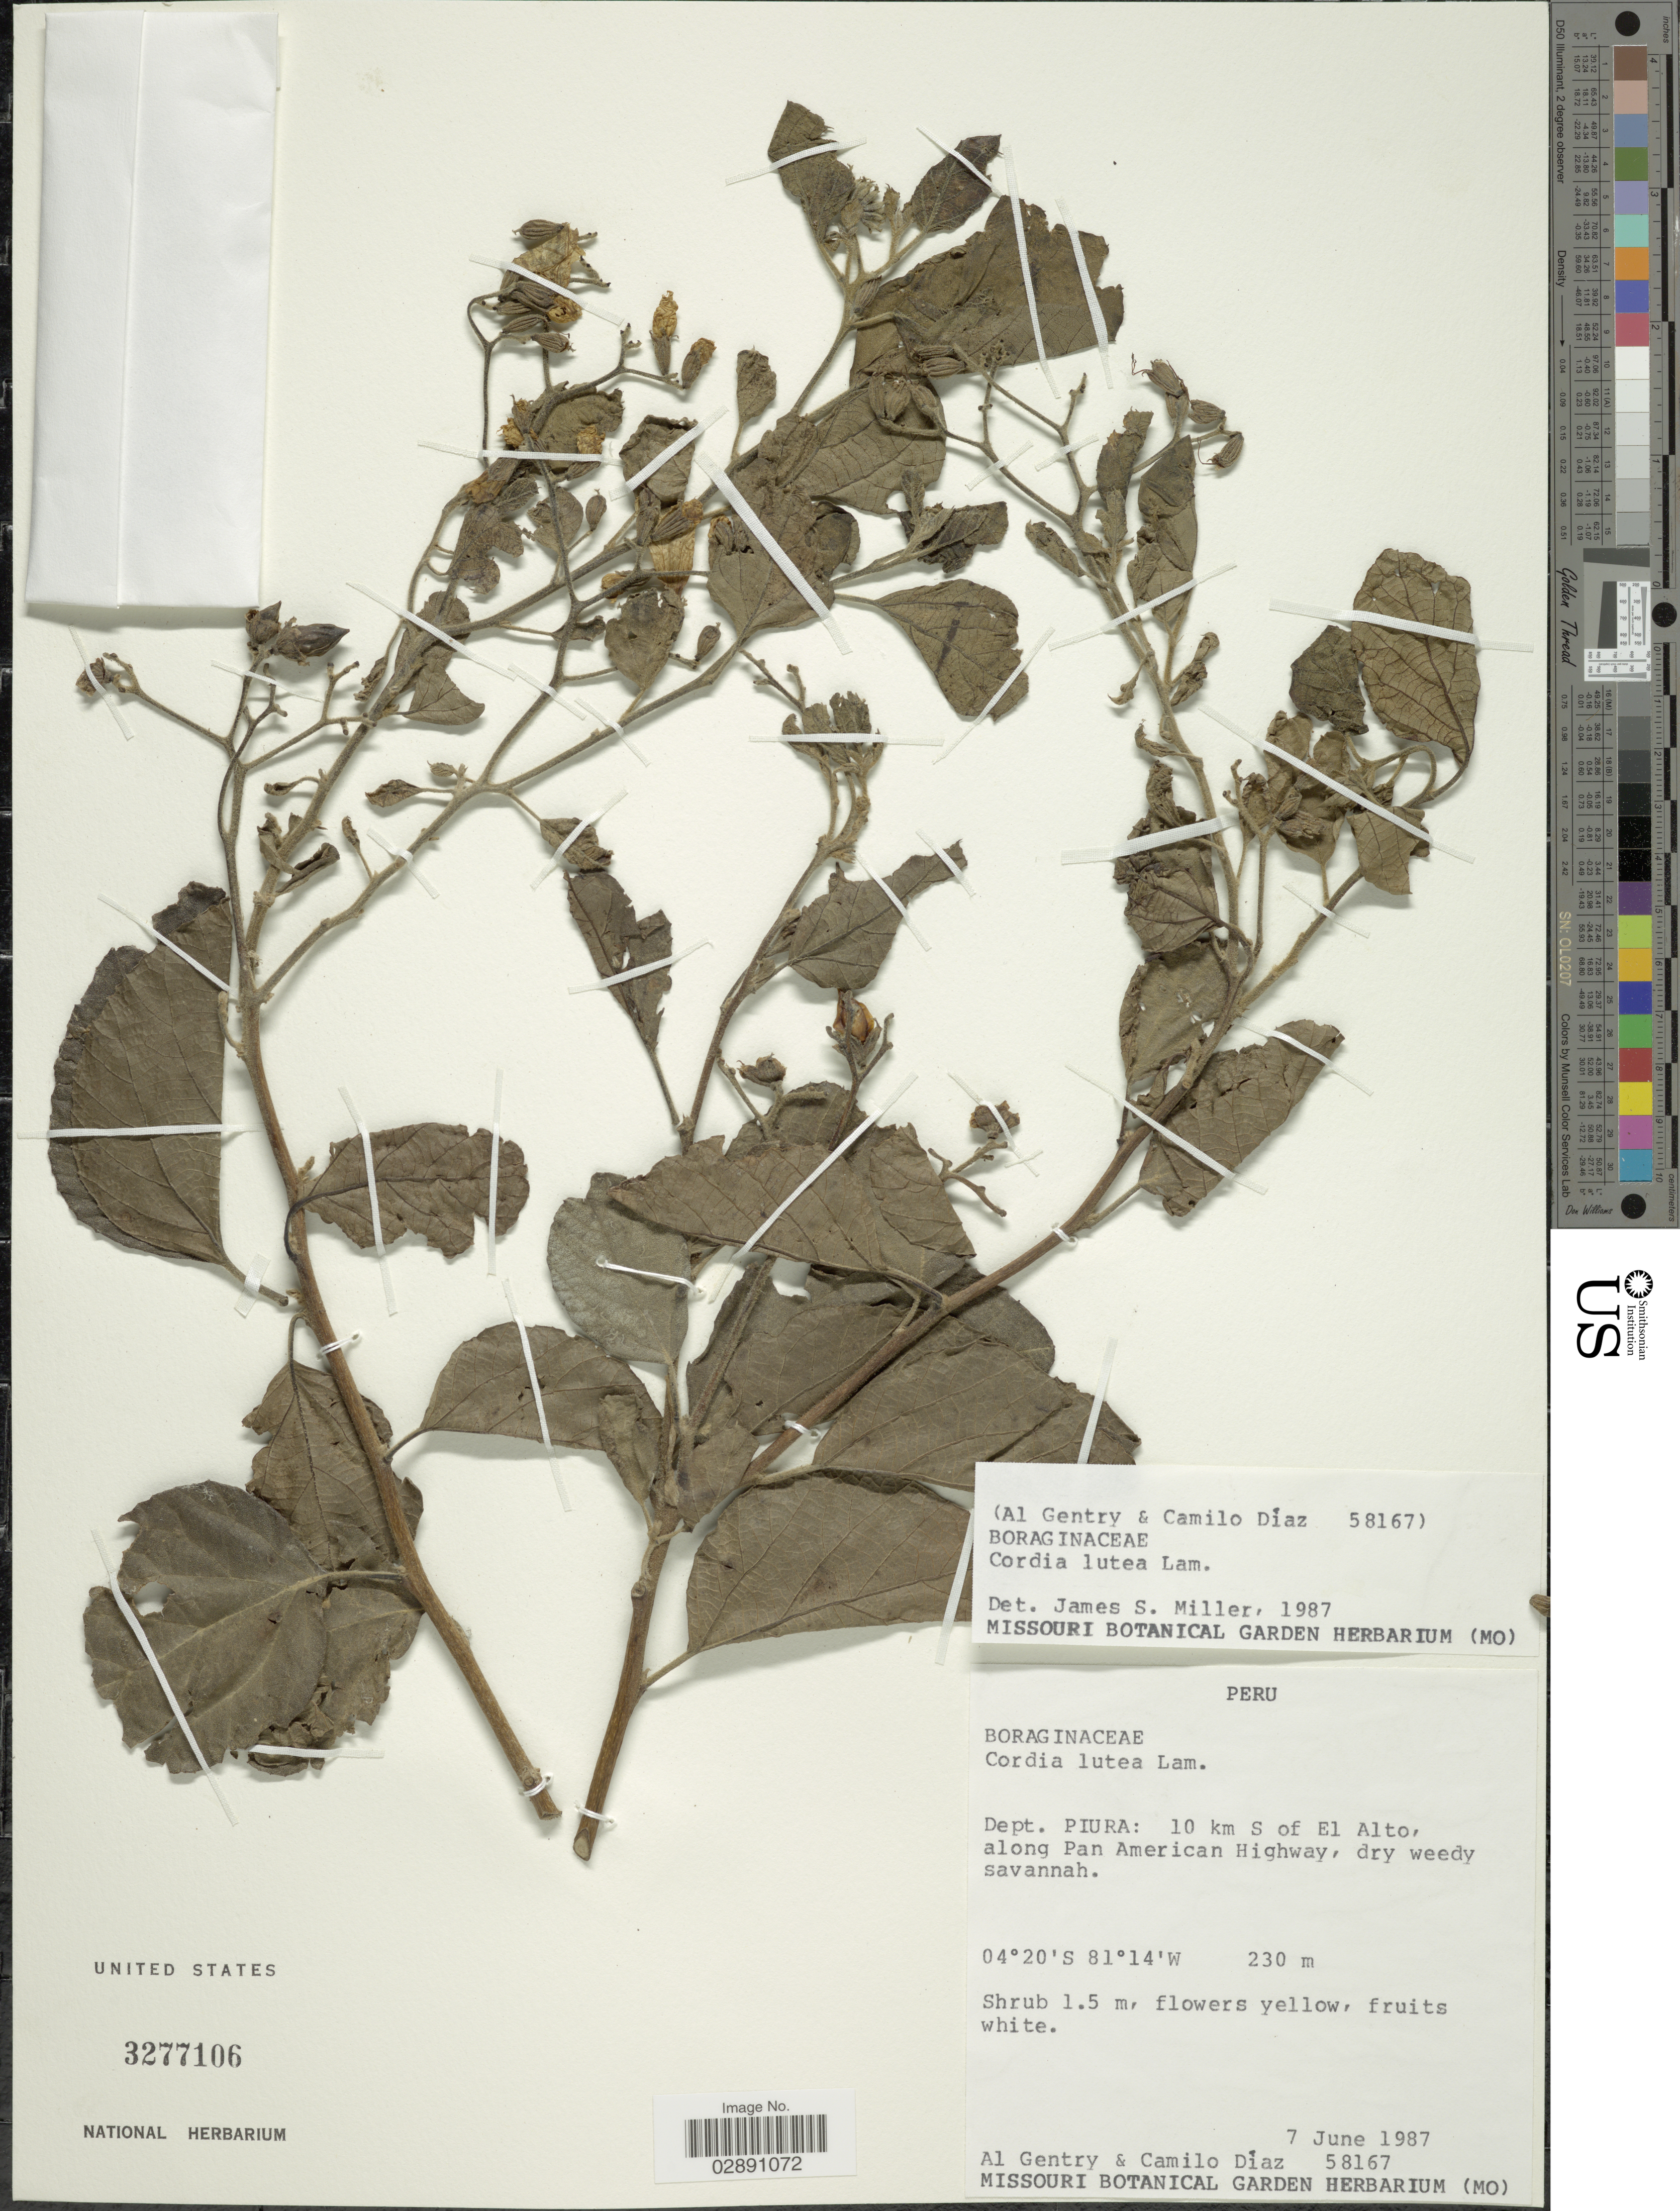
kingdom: Plantae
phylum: Tracheophyta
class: Magnoliopsida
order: Boraginales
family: Cordiaceae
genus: Cordia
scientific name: Cordia lutea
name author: Lam.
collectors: A. H. Gentry & C. Díaz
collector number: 58167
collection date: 1987-06-07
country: Peru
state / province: Piura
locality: Dept. Piura: 10 km S of El Alto, along Pan American Highway.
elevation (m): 230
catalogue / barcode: US 3277106